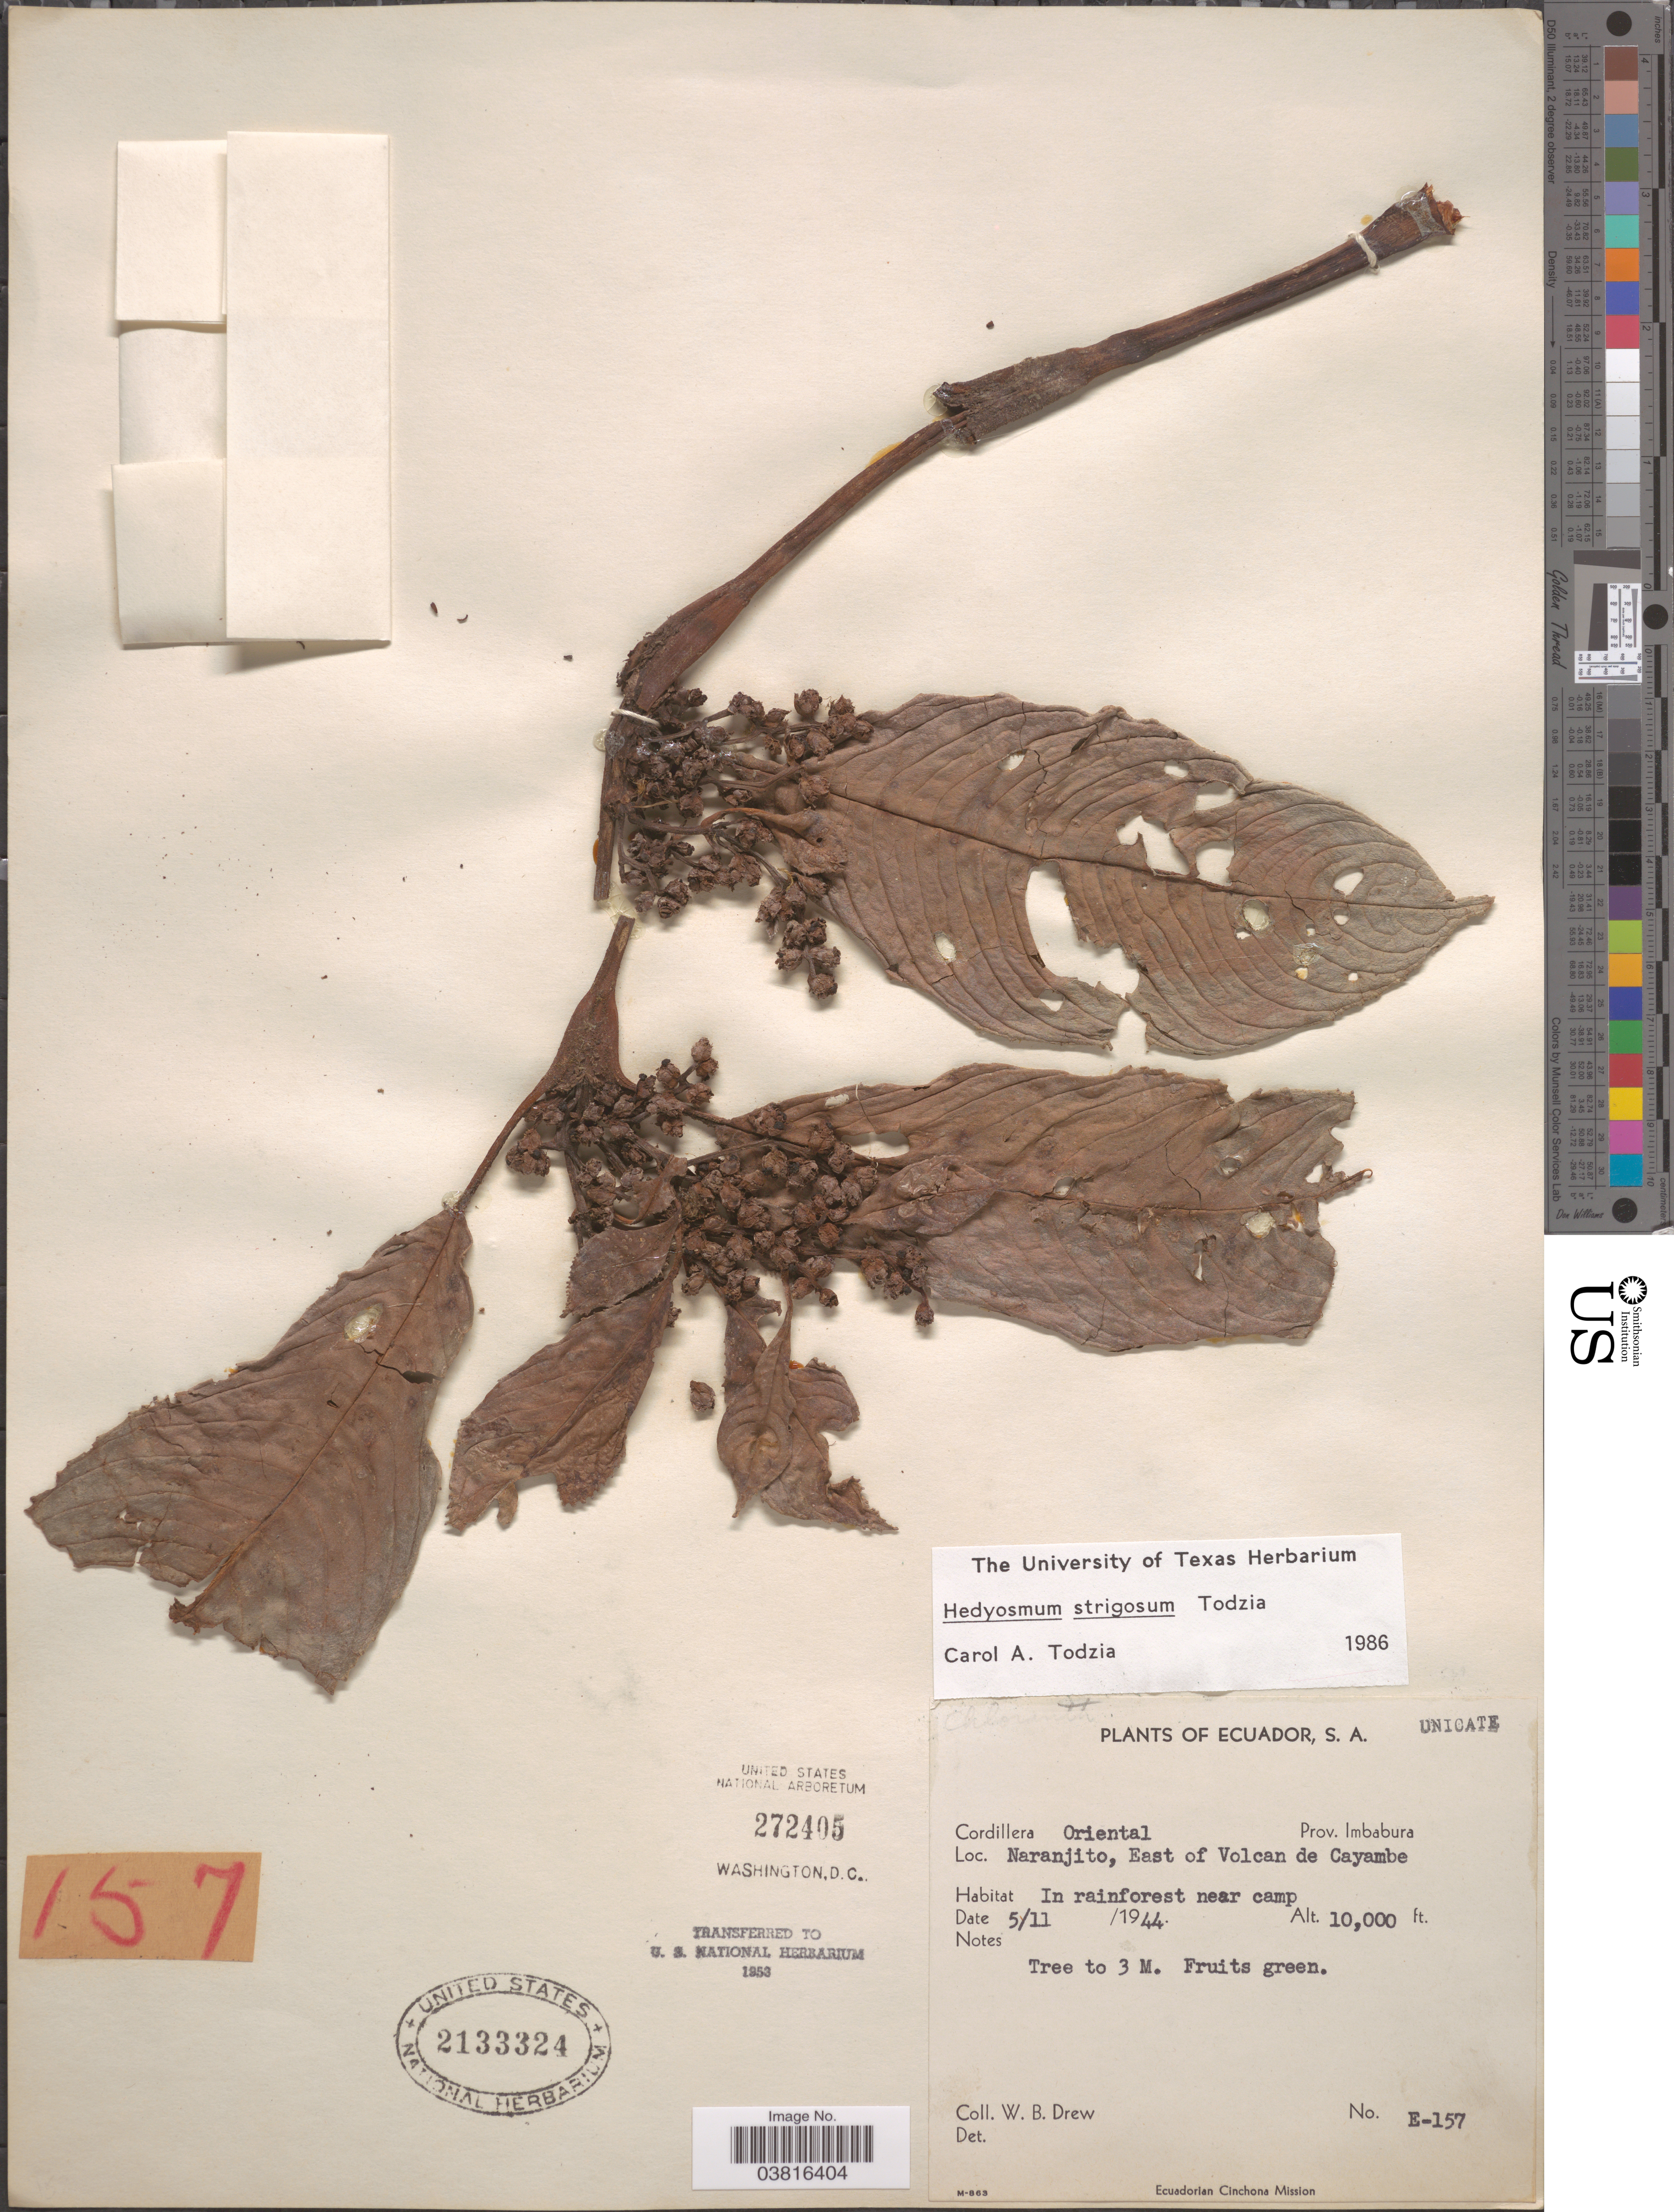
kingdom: Plantae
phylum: Tracheophyta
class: Magnoliopsida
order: Chloranthales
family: Chloranthaceae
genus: Hedyosmum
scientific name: Hedyosmum strigosum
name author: Todzia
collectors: W. B. Drew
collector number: E-157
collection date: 1944-11-05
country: Ecuador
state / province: Imbabura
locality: Cordillera Oriental, Prov. Imbabura. Naranjito, East of Volcan de Cayambe. In rainforest near camp.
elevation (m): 3048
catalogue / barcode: US 2133324